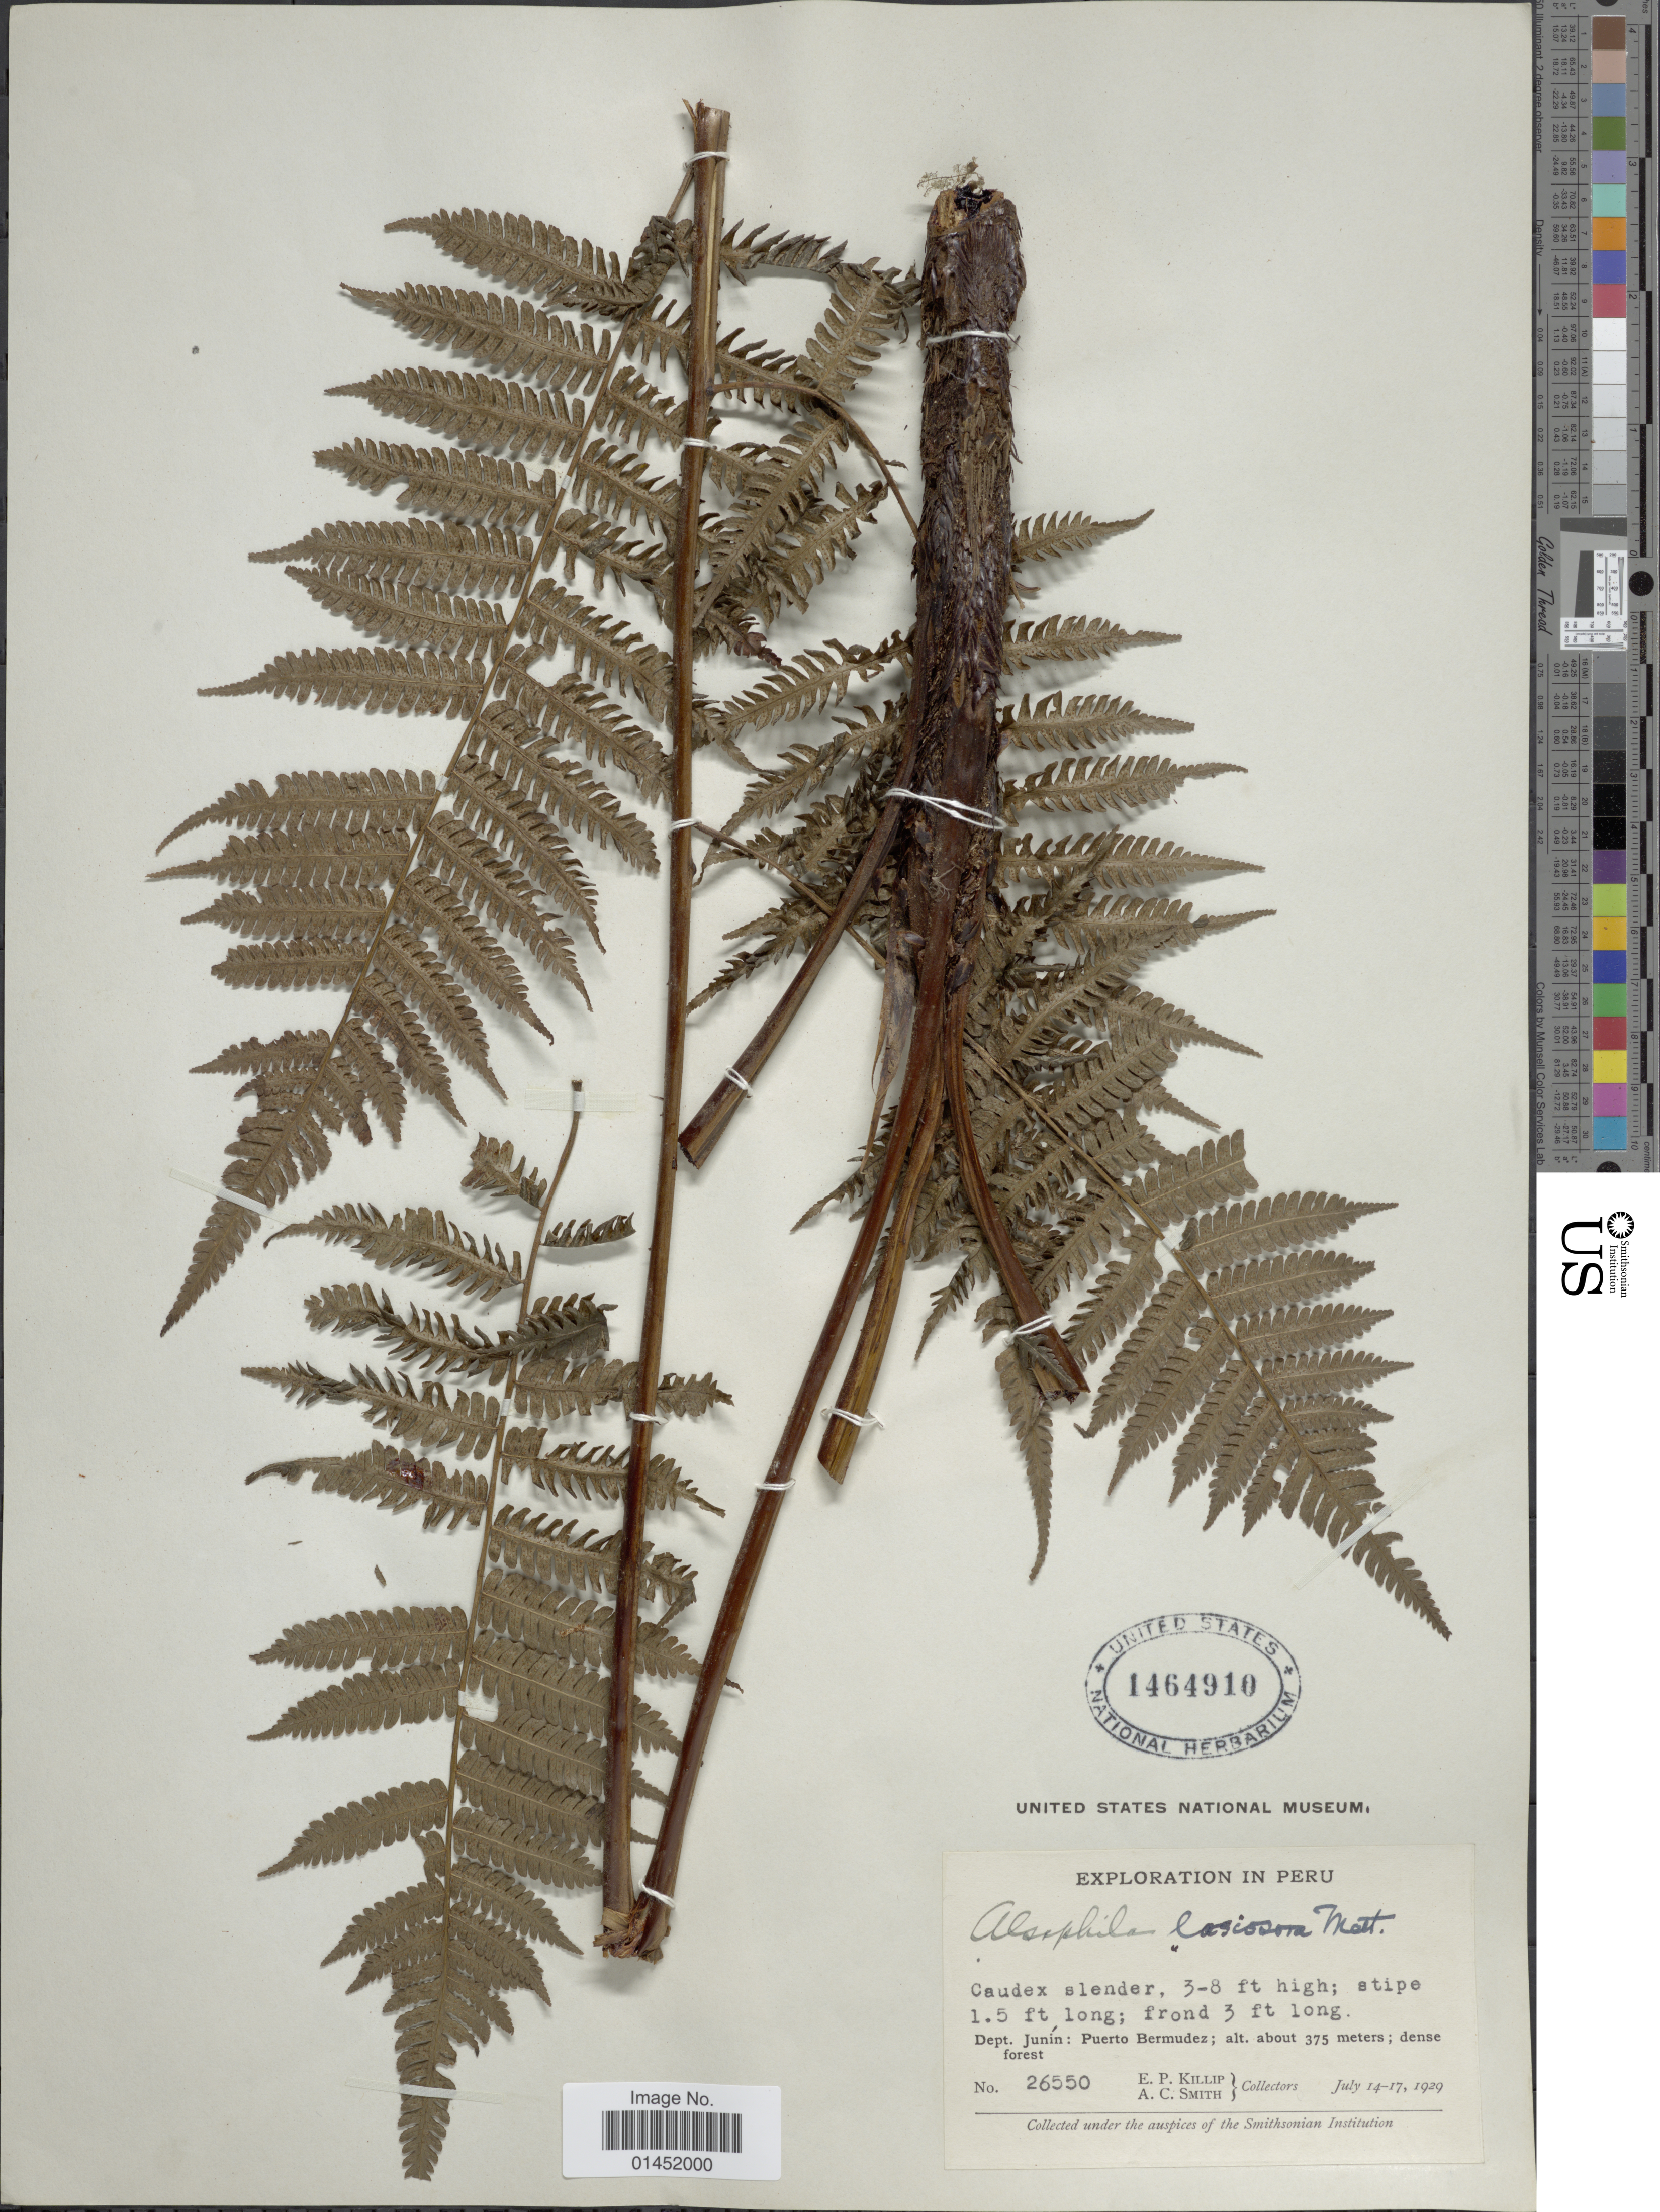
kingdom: Plantae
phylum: Tracheophyta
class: Polypodiopsida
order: Cyatheales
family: Cyatheaceae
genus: Cyathea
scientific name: Cyathea lasiosora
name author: (Mett. ex Kuhn) Domin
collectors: E. P. Killip & A. C. Smith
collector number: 26550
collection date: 1929-07-14/1929-07-17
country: Peru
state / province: Junín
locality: Dept. Junín: Puerto Bermudez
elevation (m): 375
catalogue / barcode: US 1464910